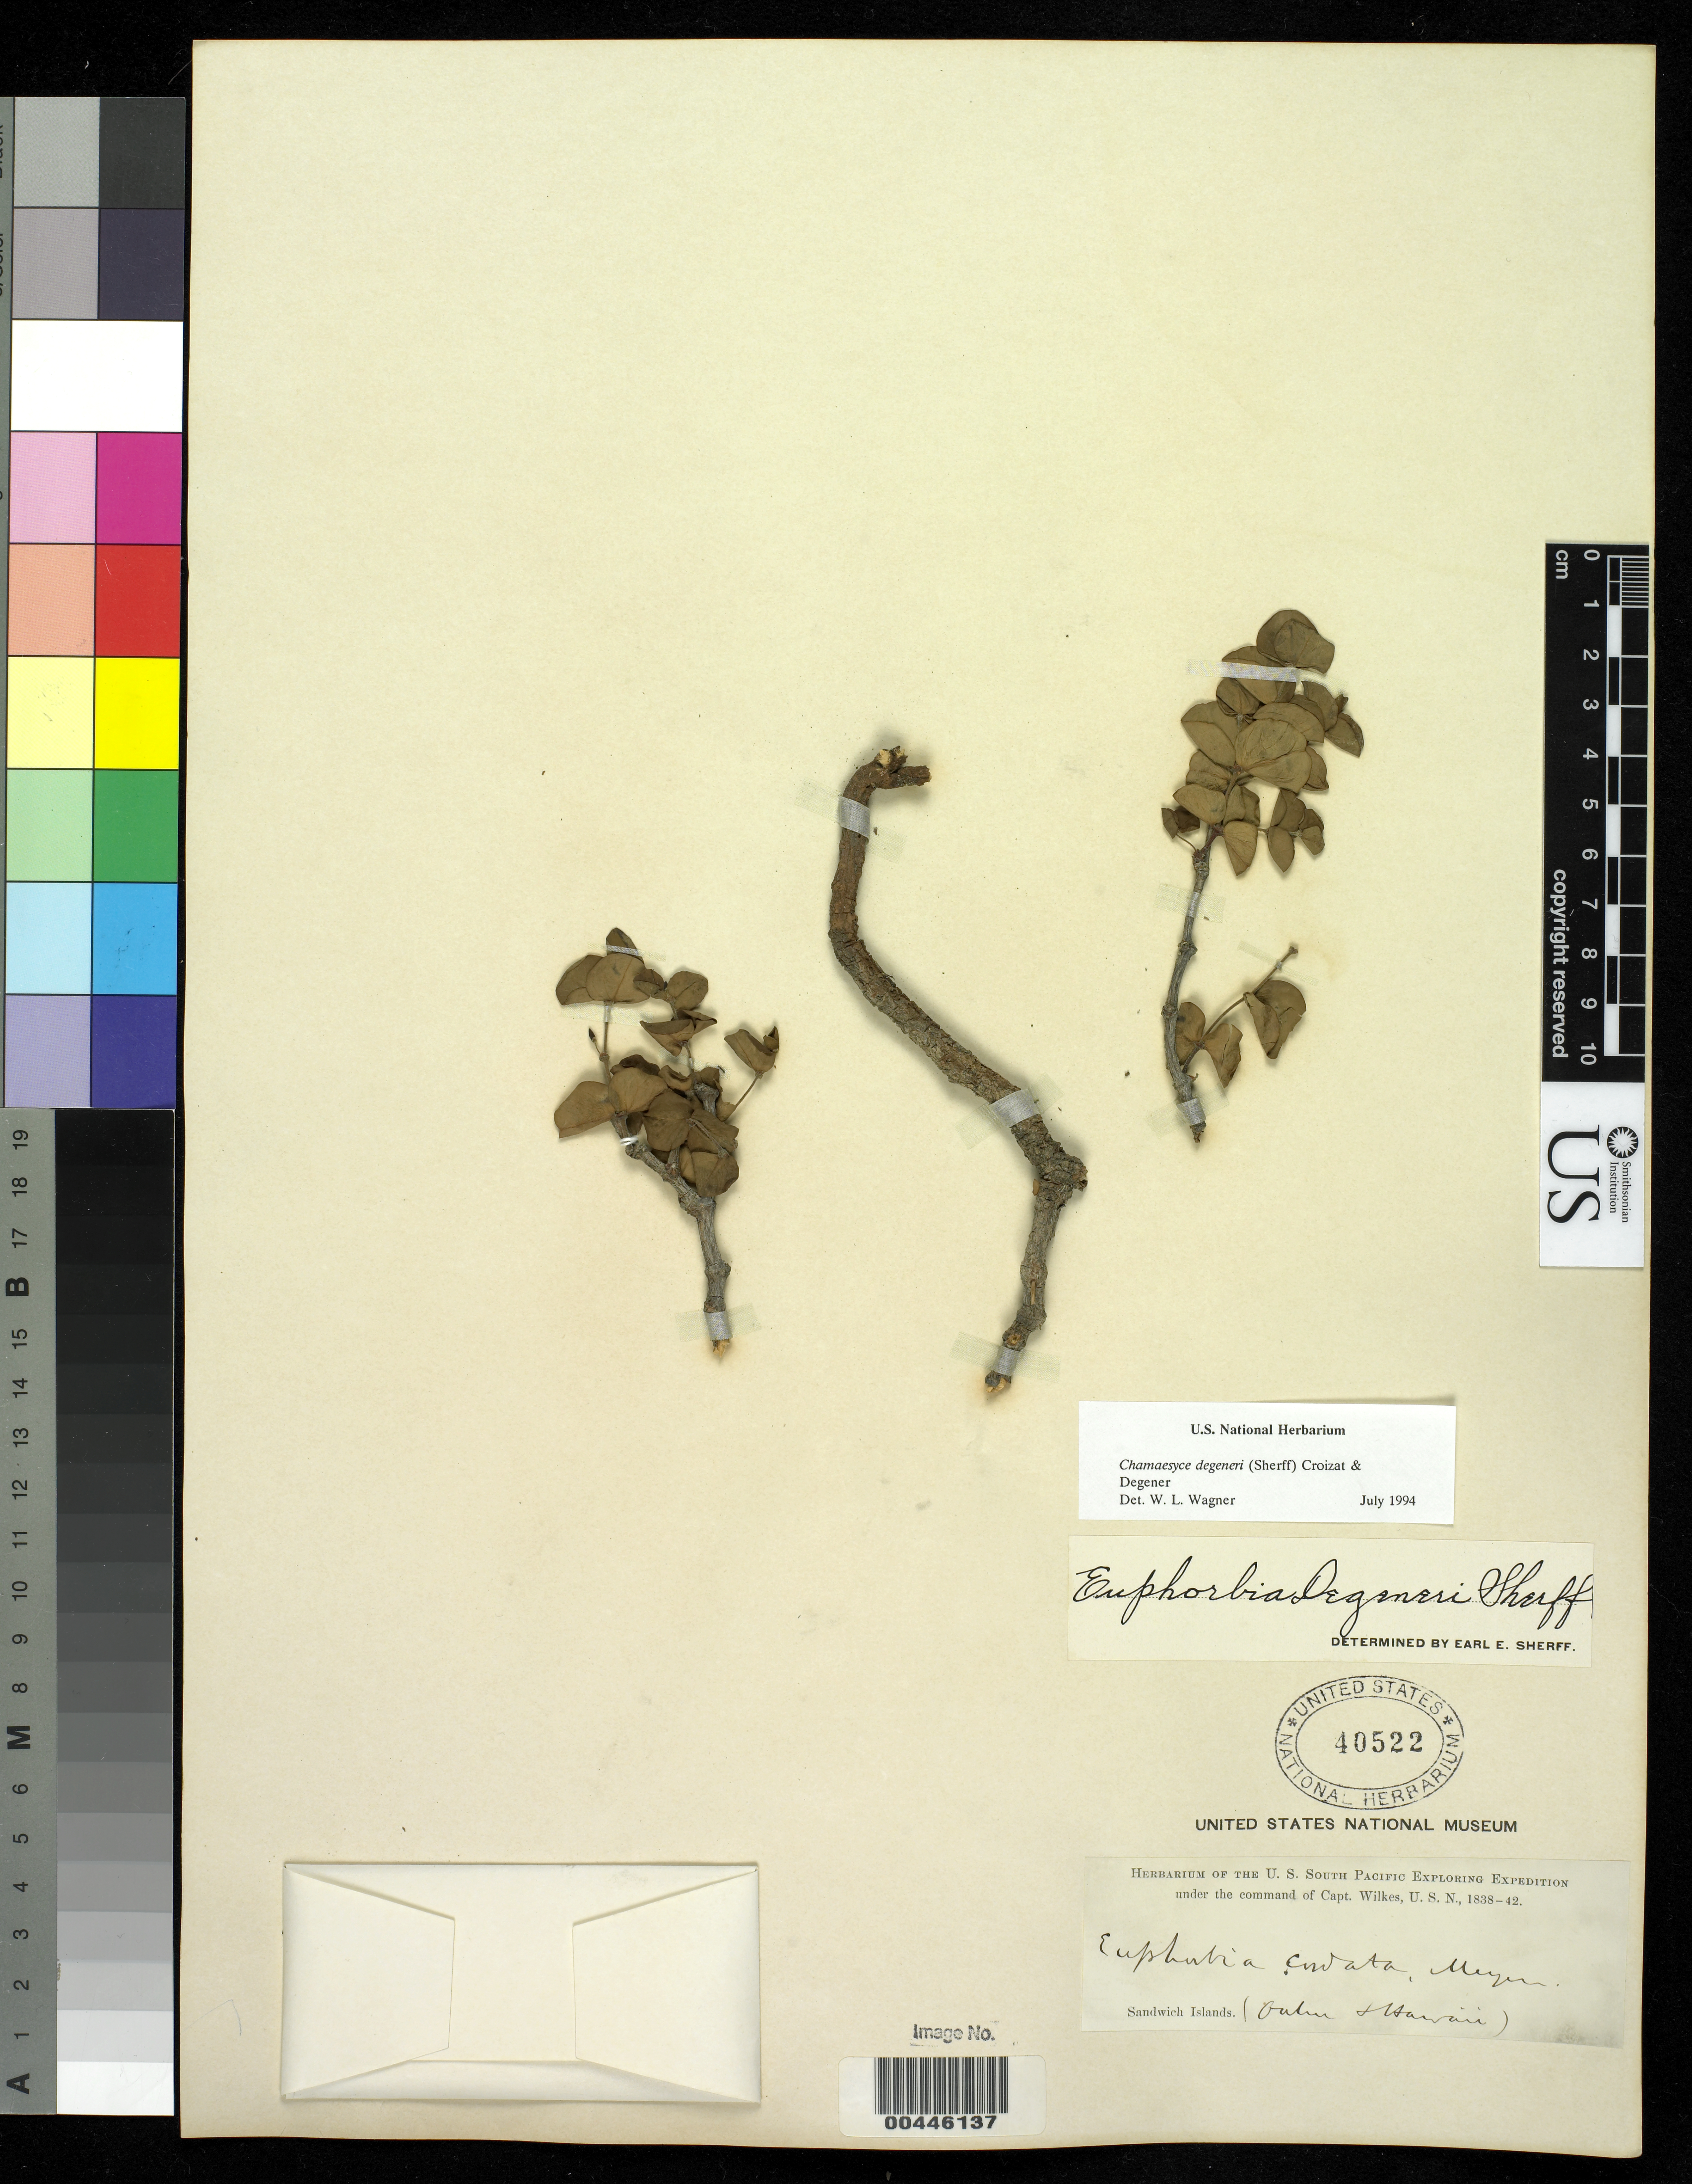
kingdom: Plantae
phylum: Tracheophyta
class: Magnoliopsida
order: Malpighiales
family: Euphorbiaceae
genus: Euphorbia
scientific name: Euphorbia degeneri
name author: Sherff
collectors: Wilkes Explor. Exped.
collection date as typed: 1838 to -- --- 1842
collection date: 1838/1842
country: United States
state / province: Hawaii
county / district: Honolulu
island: Oahu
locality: Oahu and Hawaii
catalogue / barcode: US 40522